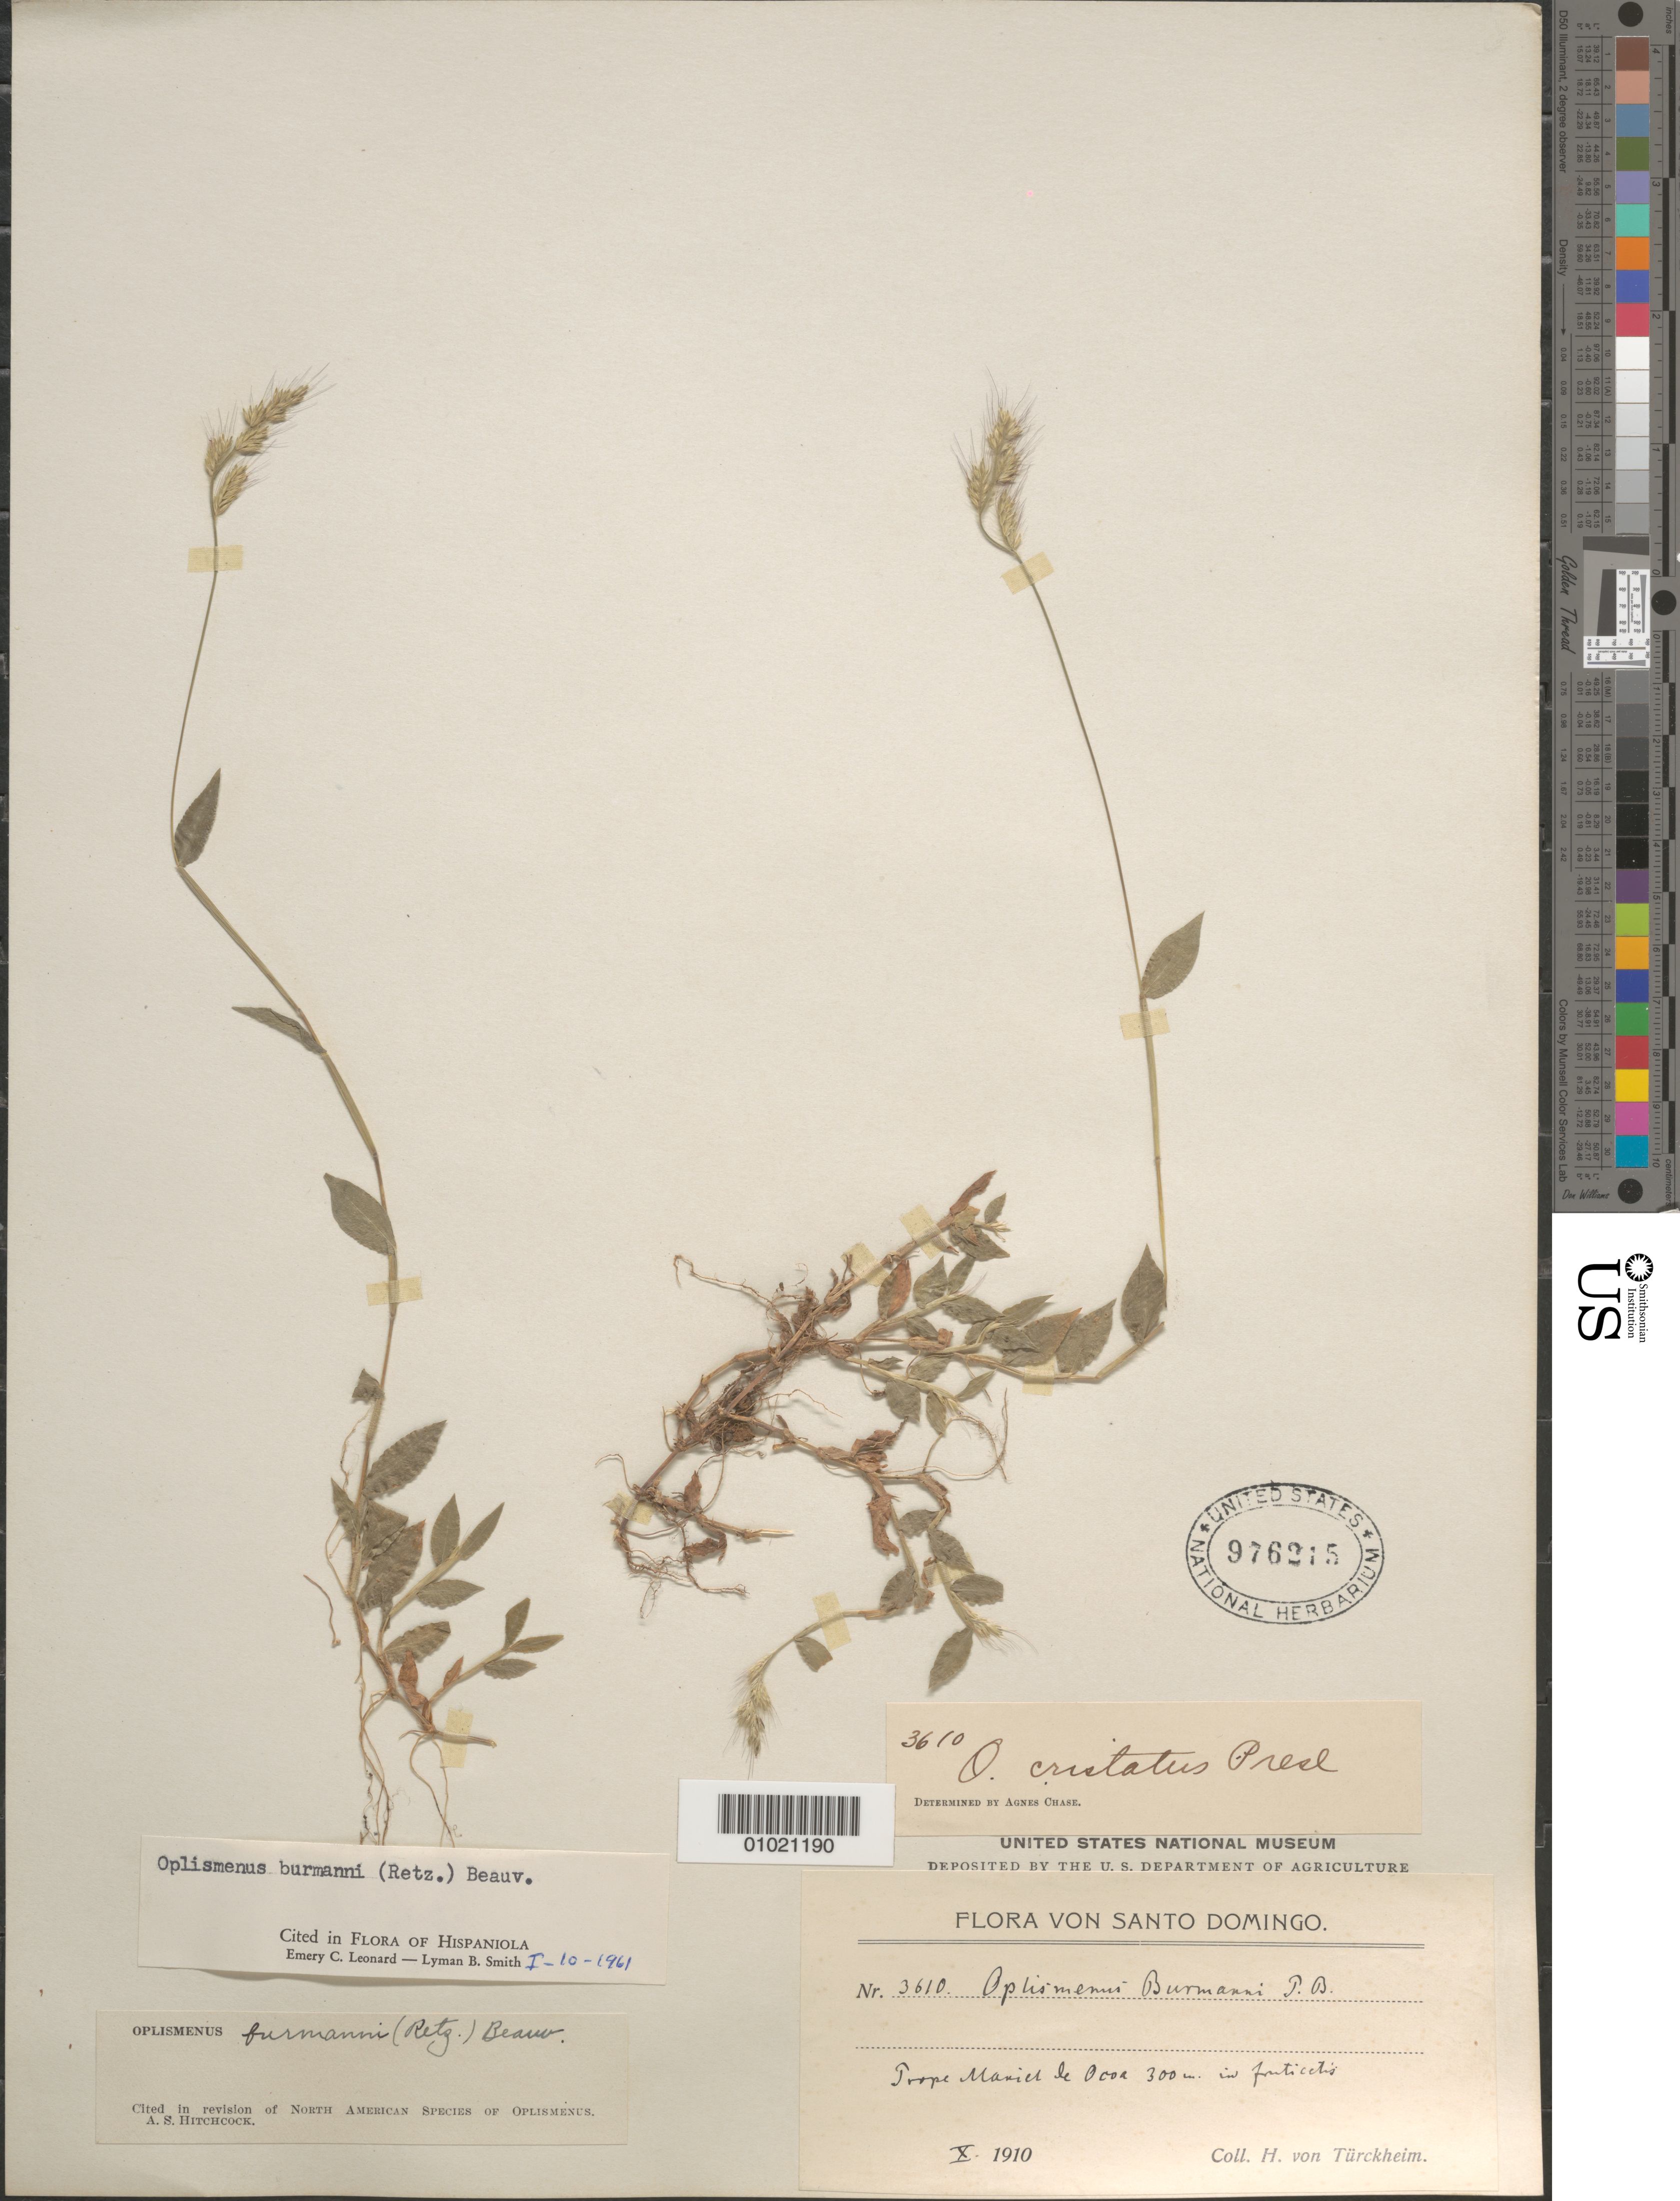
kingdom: Plantae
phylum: Tracheophyta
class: Liliopsida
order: Poales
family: Poaceae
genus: Oplismenus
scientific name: Oplismenus burmannii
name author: (Retz.) P. Beauv.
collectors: H. von Türckheim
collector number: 3610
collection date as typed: Oct 1910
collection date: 1910-10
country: Dominican Republic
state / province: Distrito Nacional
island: Hispaniola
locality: Prope Mariel de Ocva [sp?].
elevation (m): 300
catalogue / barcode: US 976215